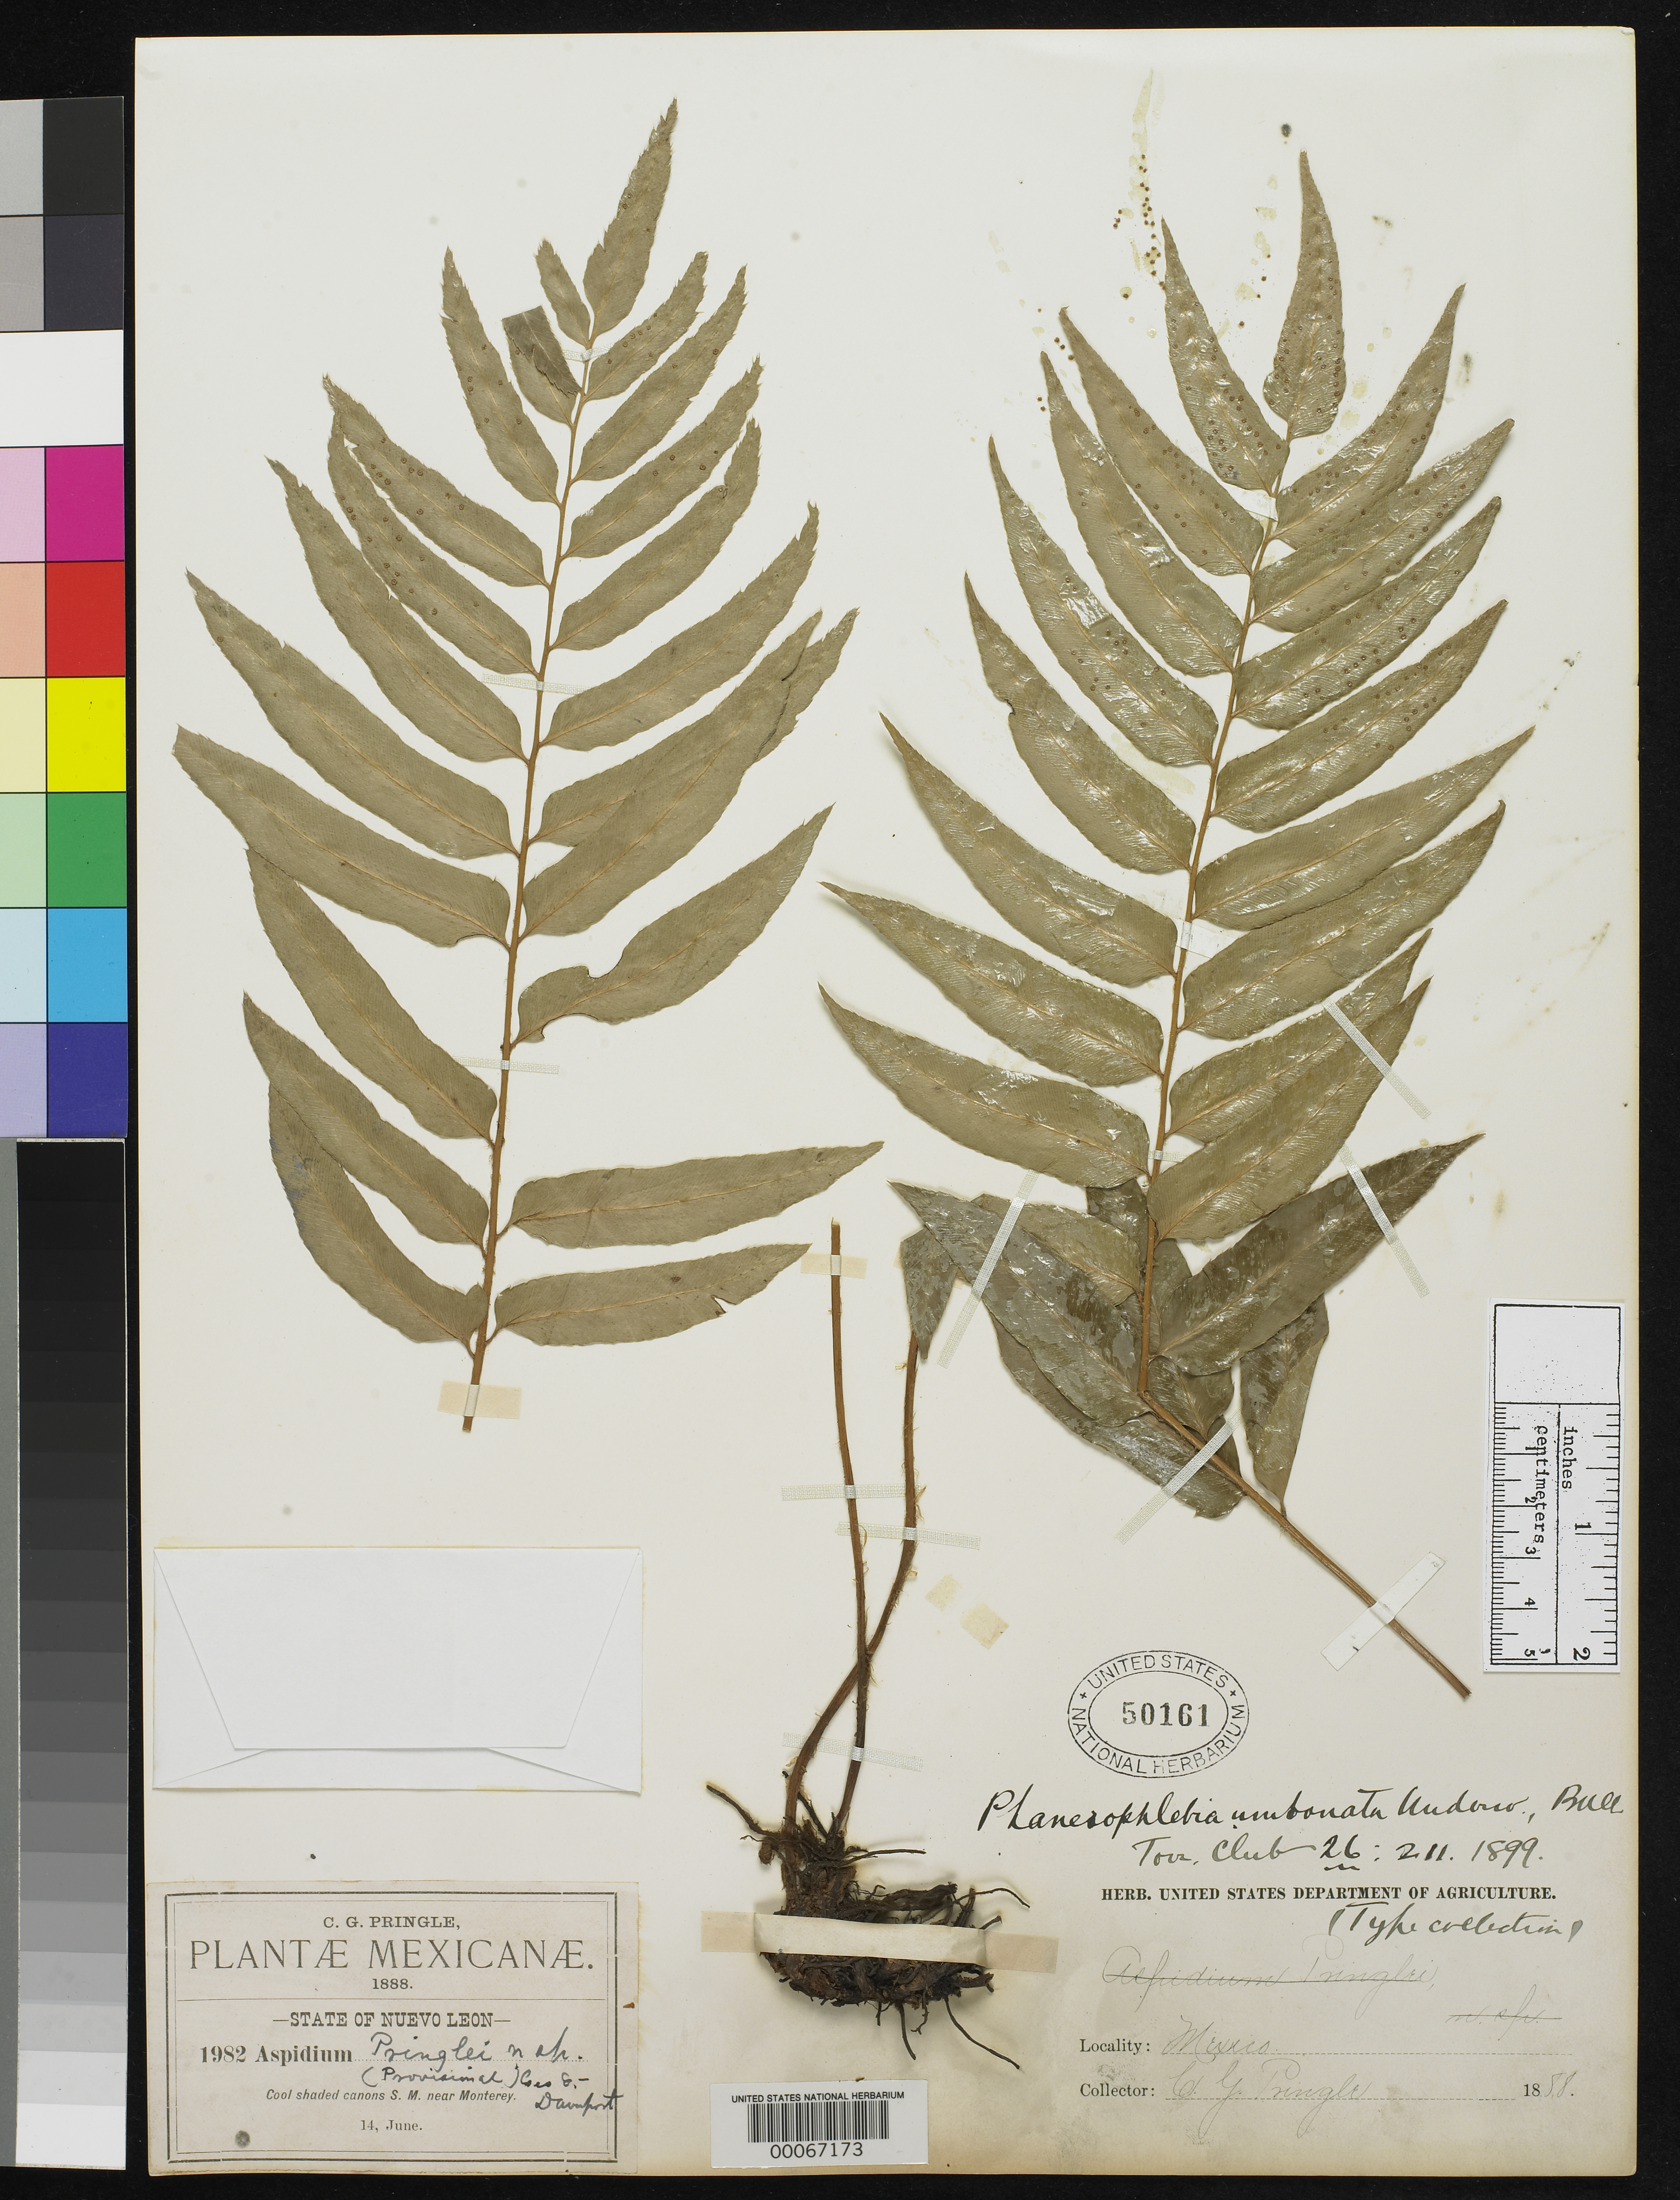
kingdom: Plantae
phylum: Tracheophyta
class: Polypodiopsida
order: Polypodiales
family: Dryopteridaceae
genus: Phanerophlebia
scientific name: Phanerophlebia umbonata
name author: Underw.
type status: Type Collection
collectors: C. G. Pringle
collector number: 1982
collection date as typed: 14 Jun 1888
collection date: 1888-06-14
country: Mexico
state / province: Nuevo León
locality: Canon S.M. near Monterrey.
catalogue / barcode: US 50161